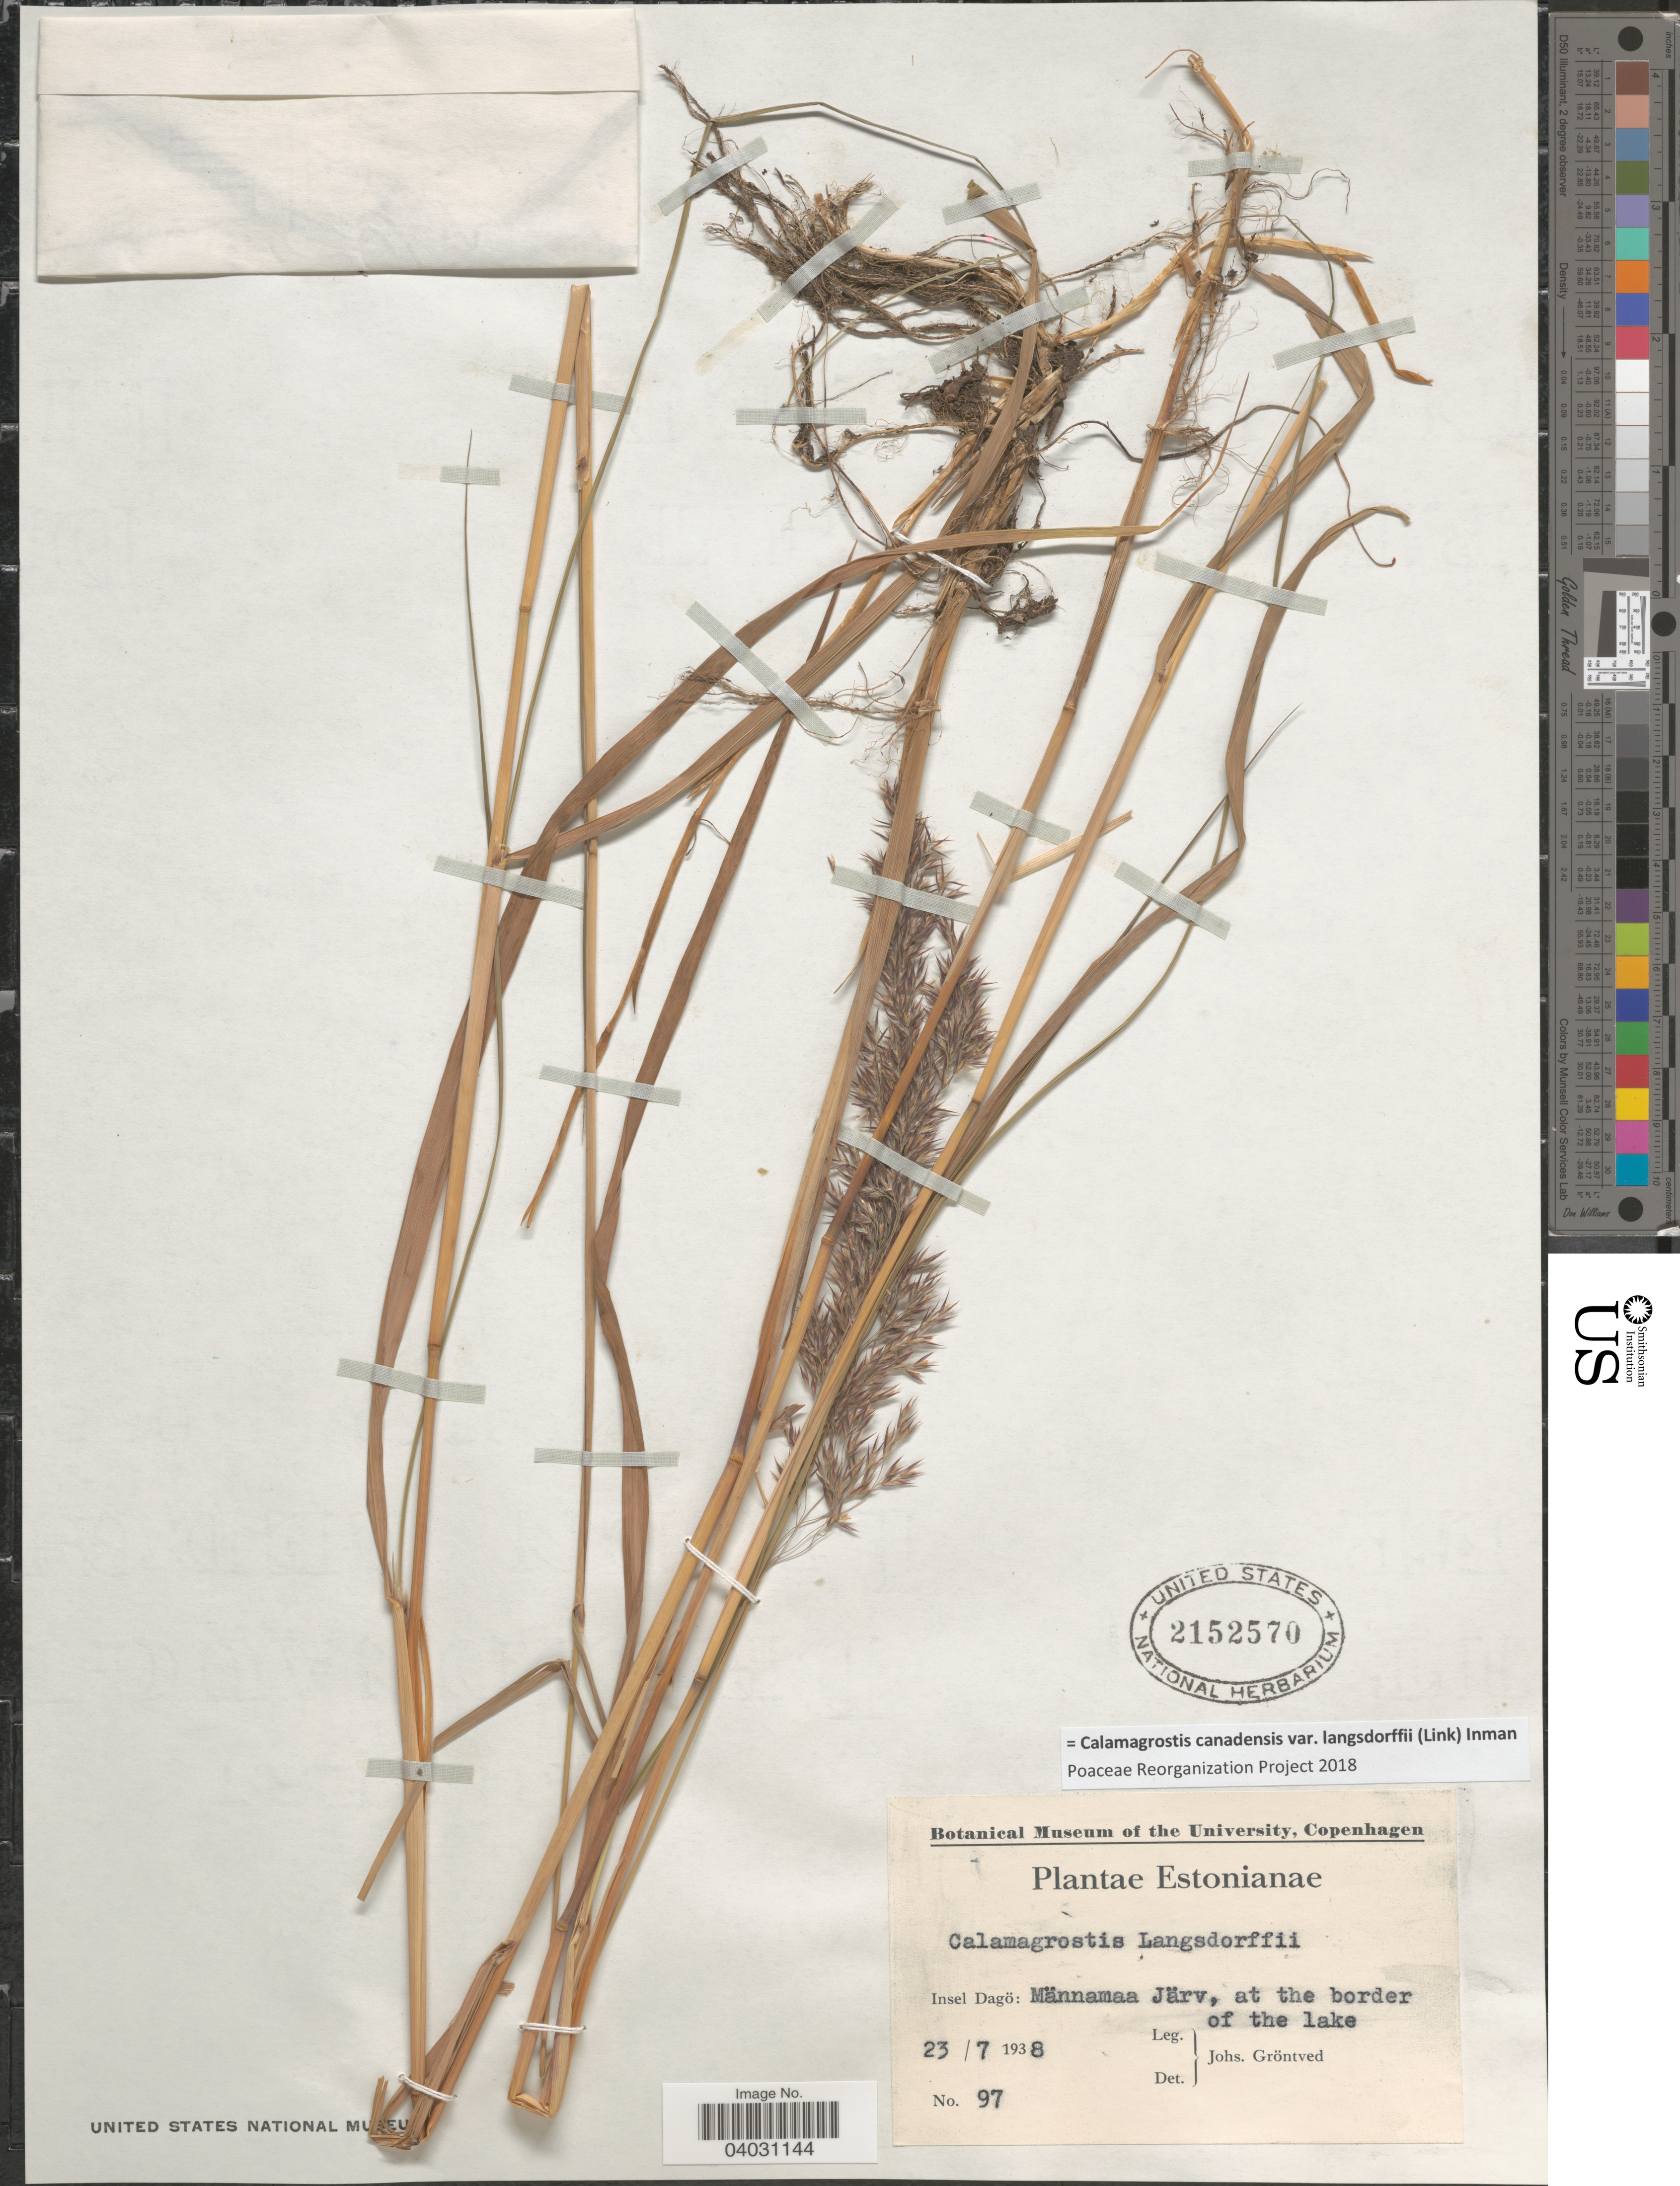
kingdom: Plantae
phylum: Tracheophyta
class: Liliopsida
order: Poales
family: Poaceae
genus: Calamagrostis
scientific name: Calamagrostis canadensis var. langsdorffii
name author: (Link) Inman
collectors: J. Grontved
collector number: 97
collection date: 1938-07-23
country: Estonia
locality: Estonianae. Insel Dagö: Männamaa Järv, at the border of the lake.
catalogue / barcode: US 2152570